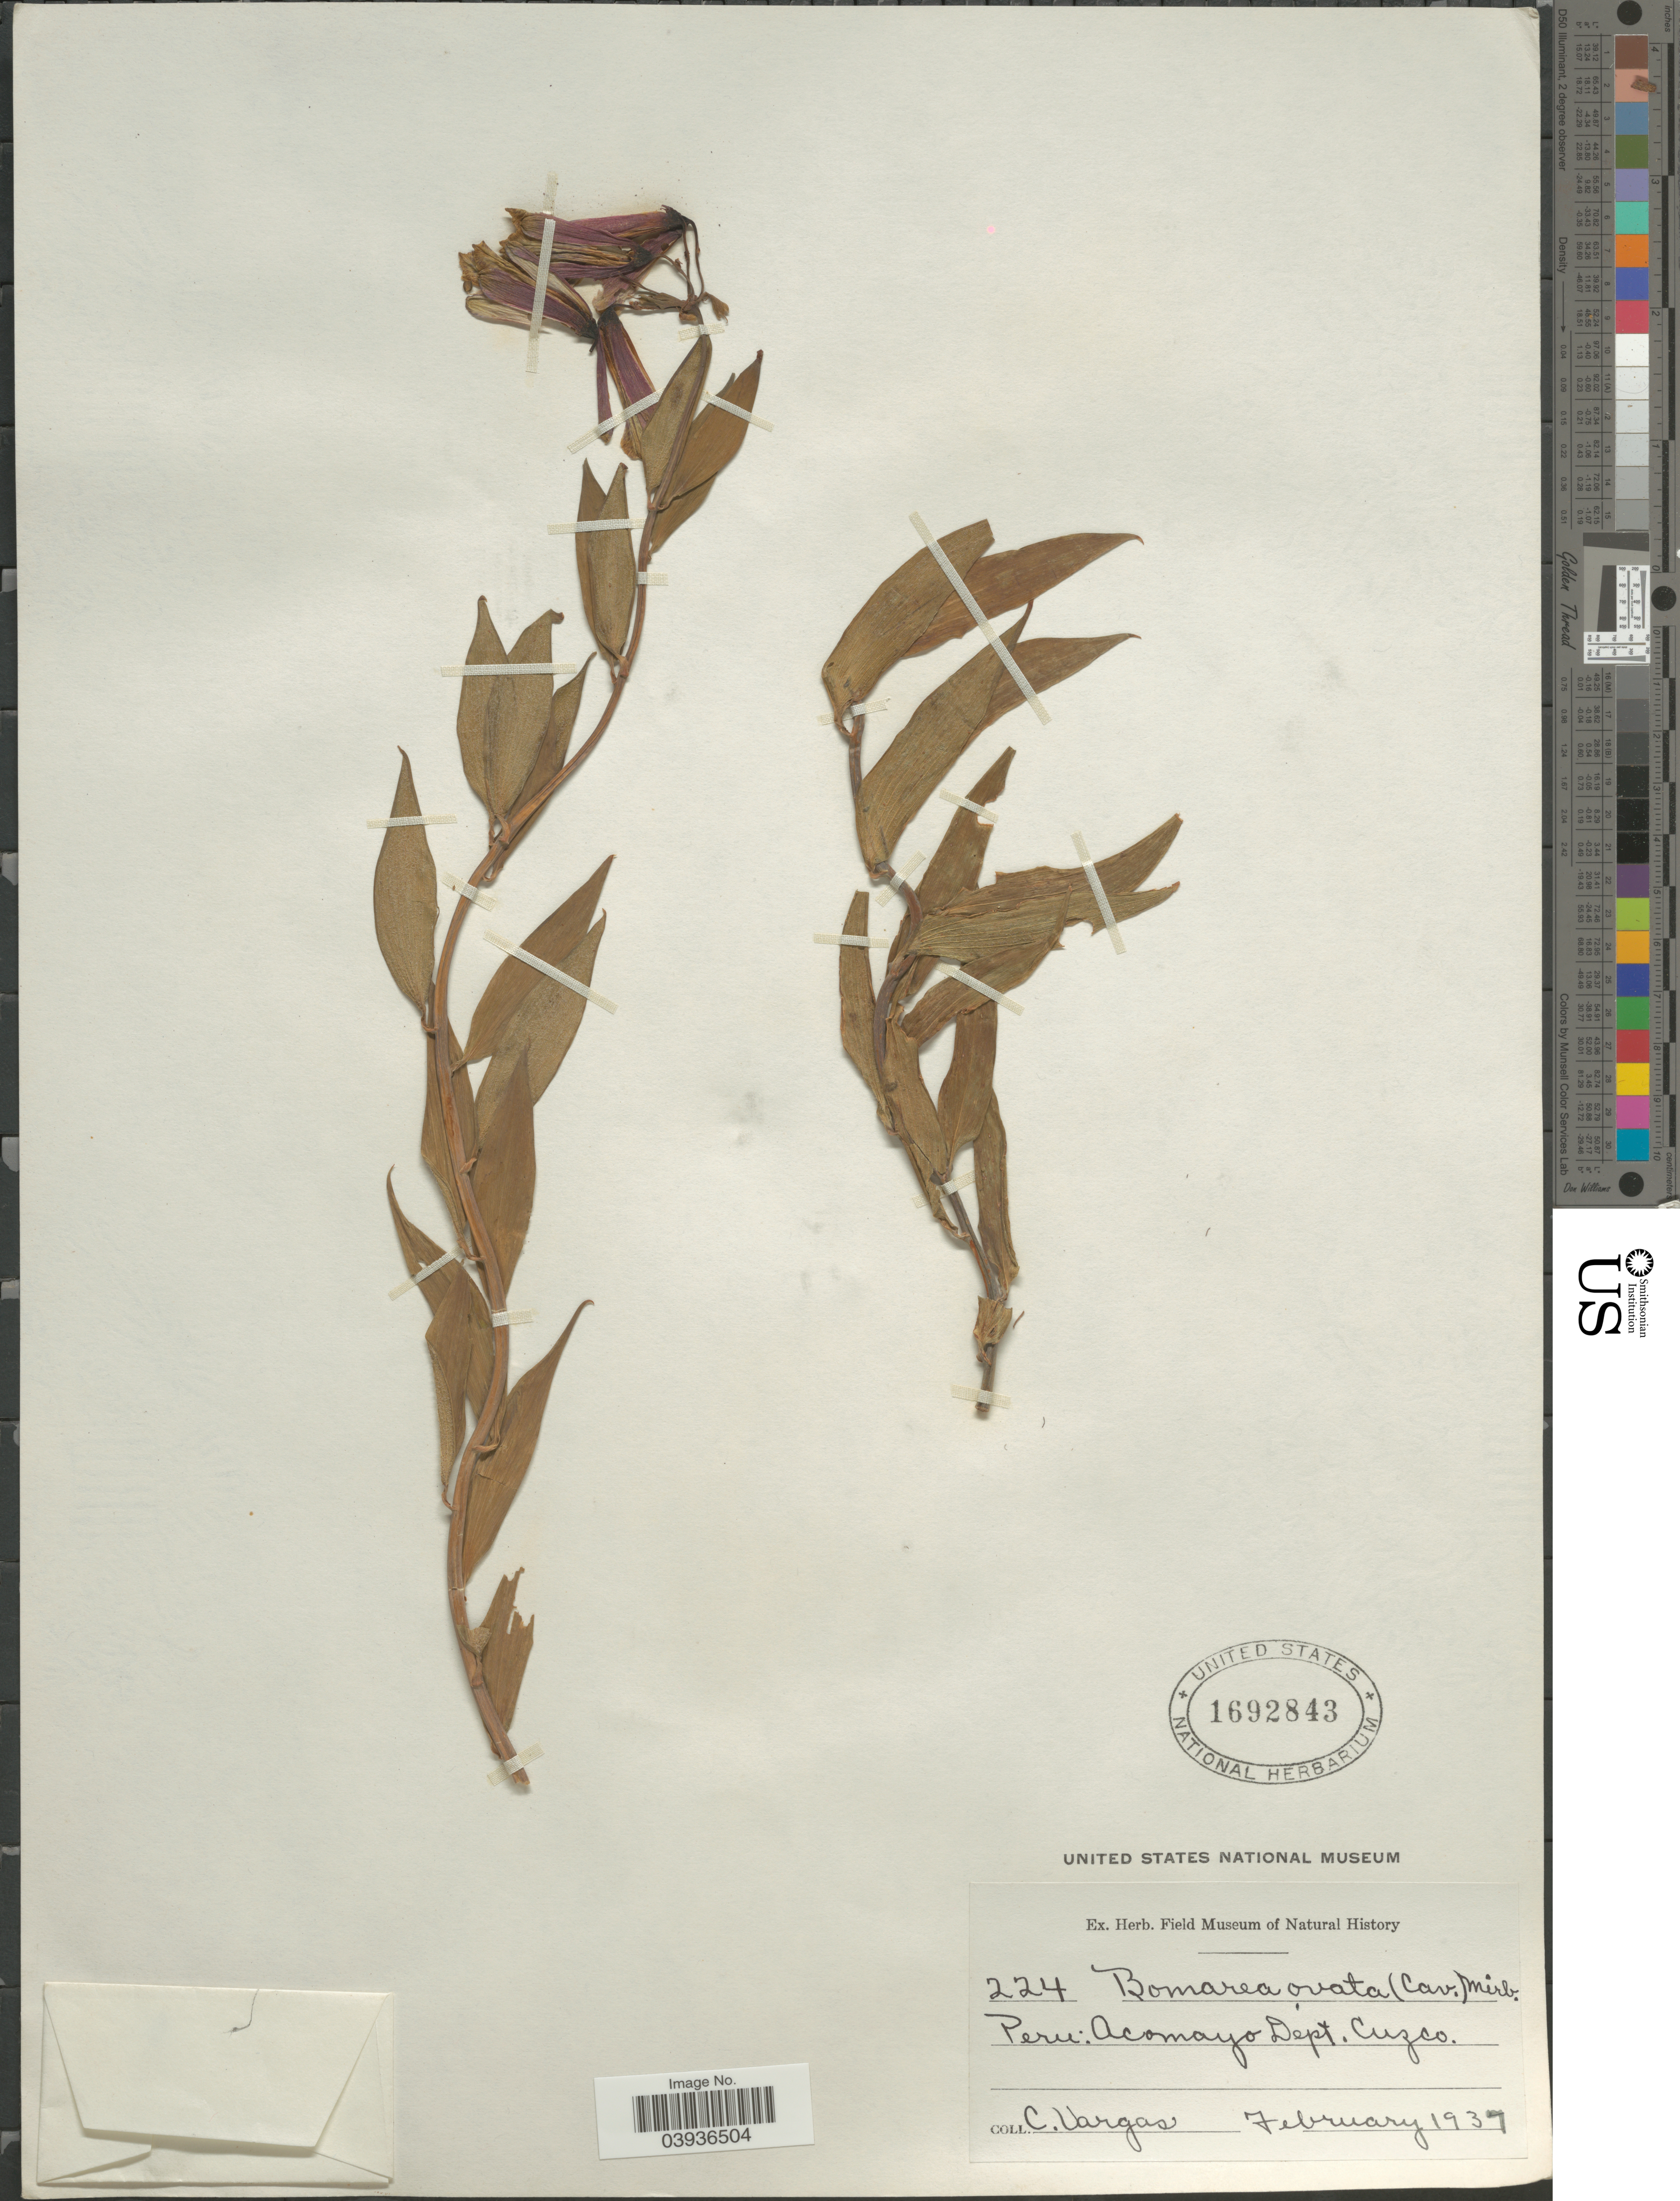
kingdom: Plantae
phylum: Tracheophyta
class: Liliopsida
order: Liliales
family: Alstroemeriaceae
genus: Bomarea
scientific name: Bomarea ovata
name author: (Cav.) Mirb.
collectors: C. Vargas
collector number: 224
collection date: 1937-02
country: Peru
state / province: Cusco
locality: Acomayo Dept. Cuzco.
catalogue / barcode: US 1692843